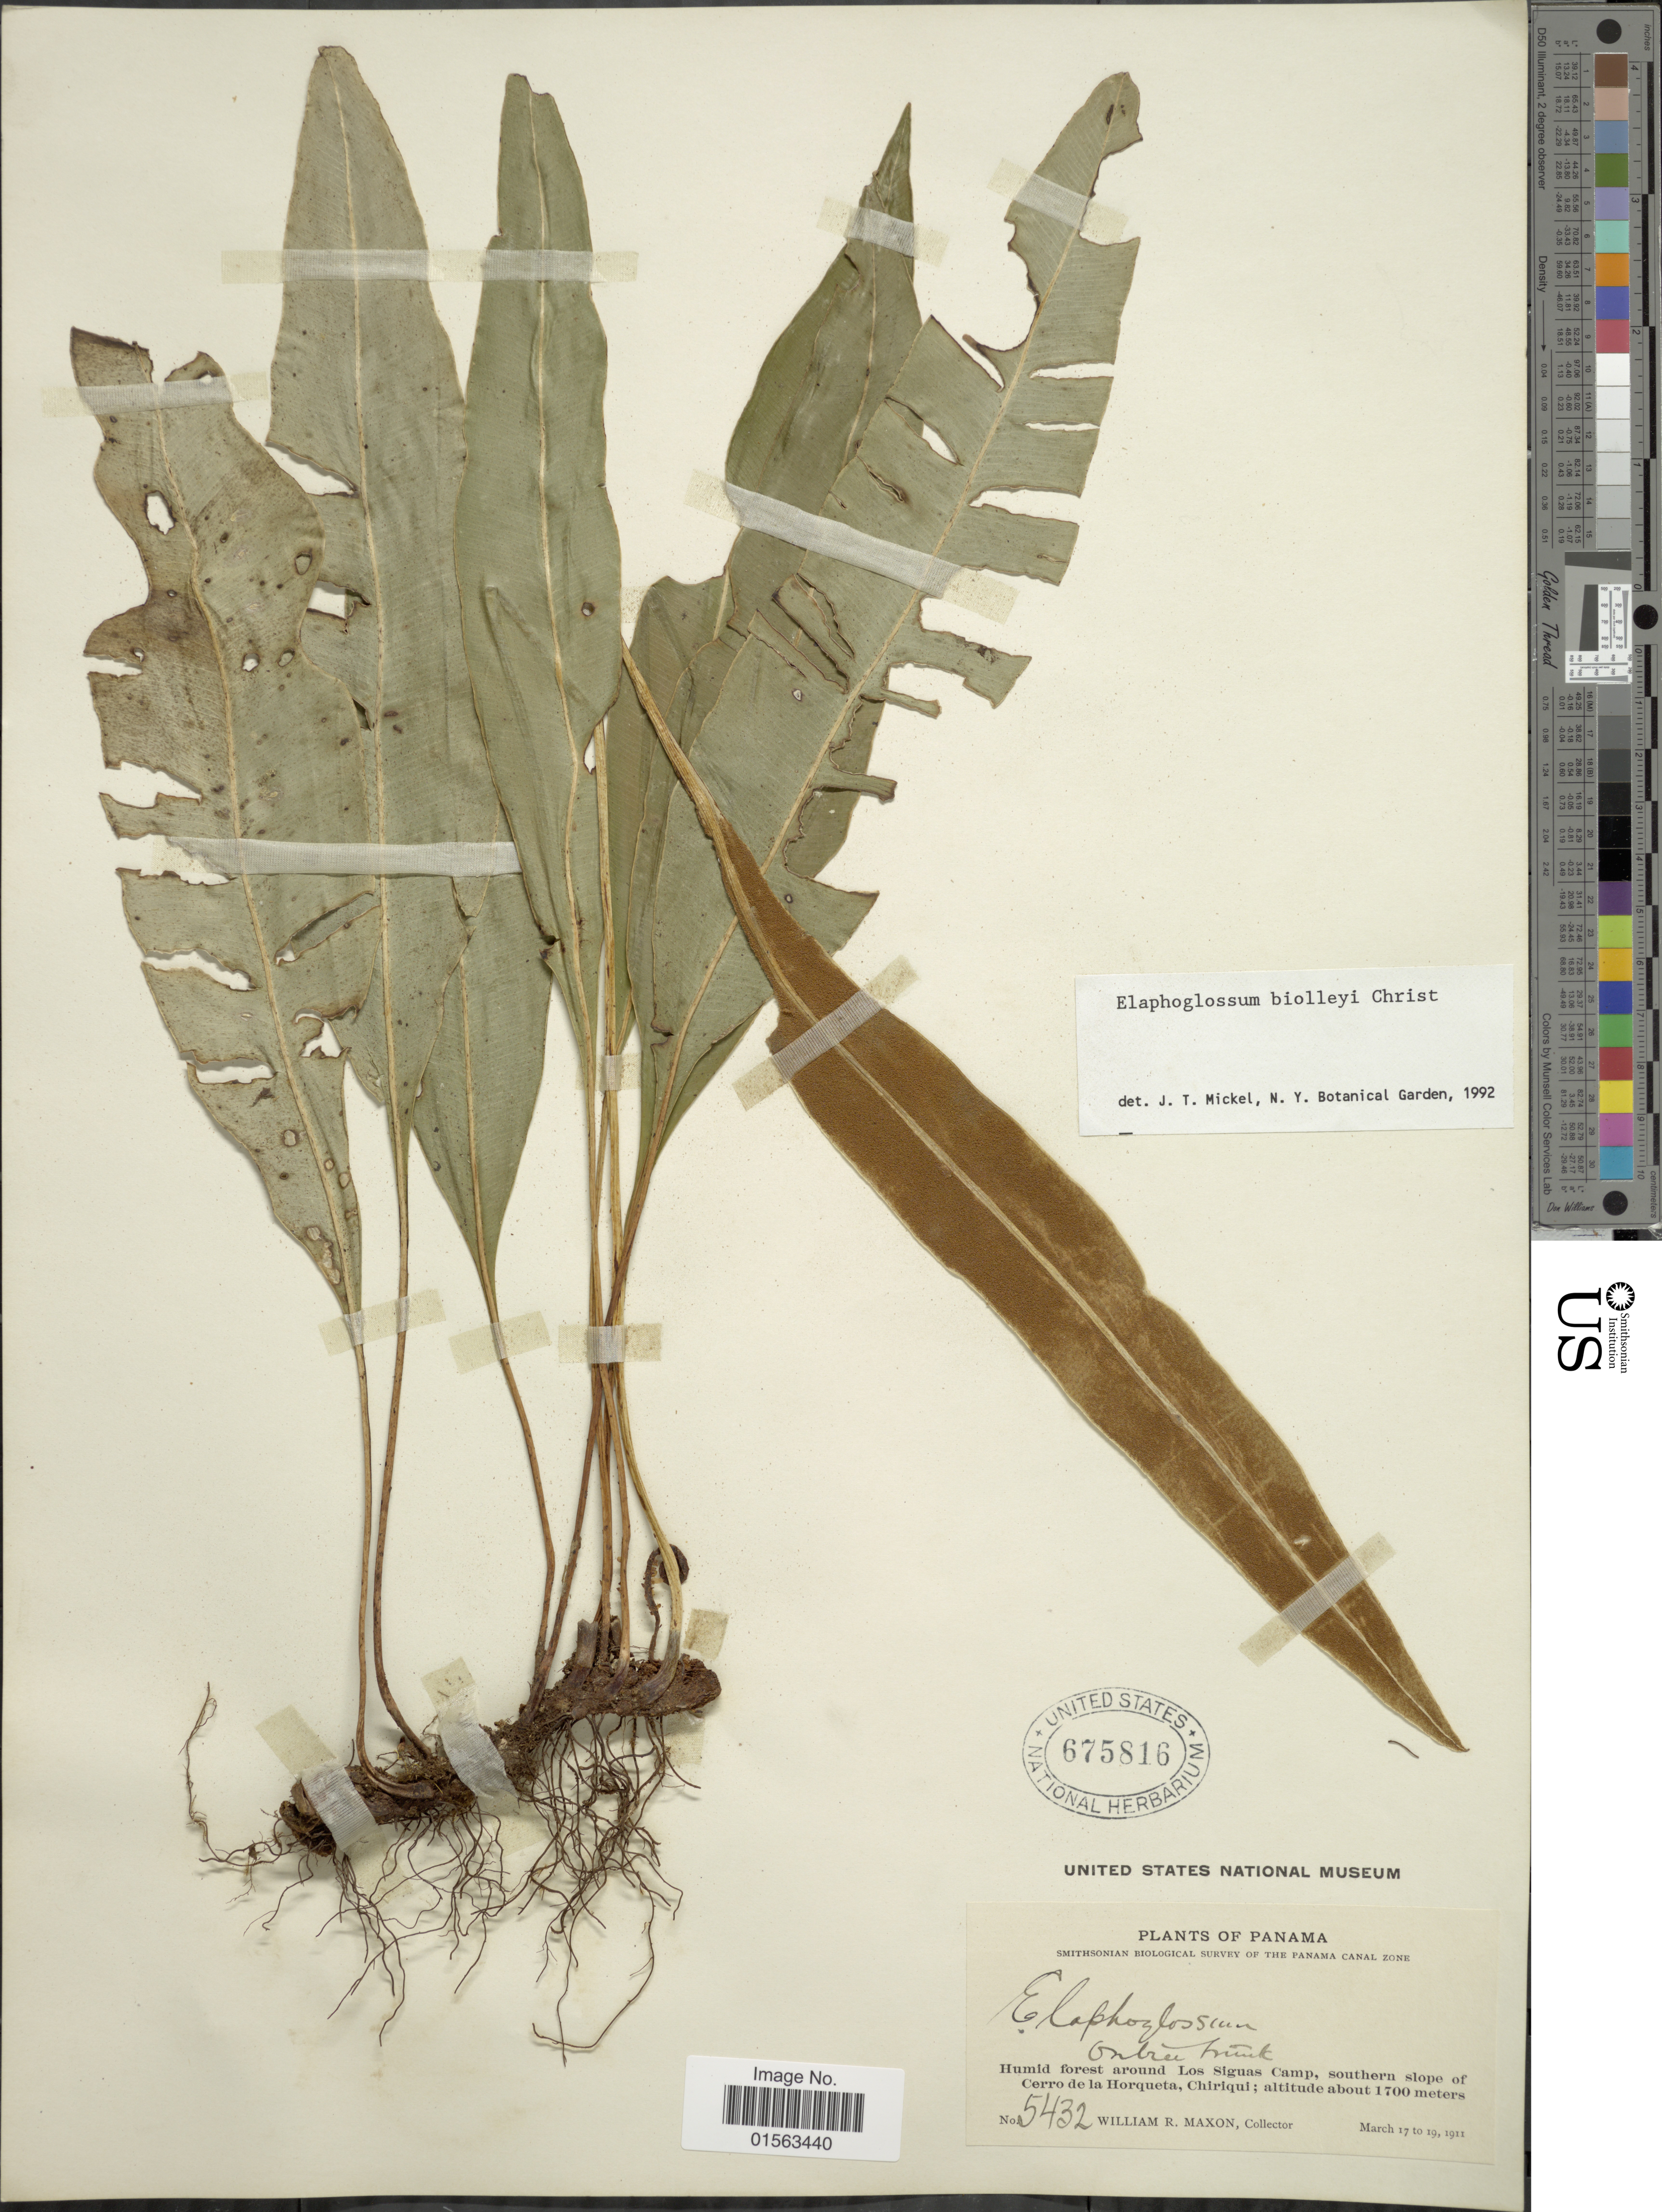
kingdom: Plantae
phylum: Tracheophyta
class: Polypodiopsida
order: Polypodiales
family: Dryopteridaceae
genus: Elaphoglossum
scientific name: Elaphoglossum biolleyi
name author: Christ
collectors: W. R. Maxon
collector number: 5432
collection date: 1911-03-17/1911-03-19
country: Panama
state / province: Chiriqui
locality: Humid forest around Los Siguas Camp, southern slope of Cerro de la Horqueta, Chiriqui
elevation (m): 1700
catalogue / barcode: US 675816